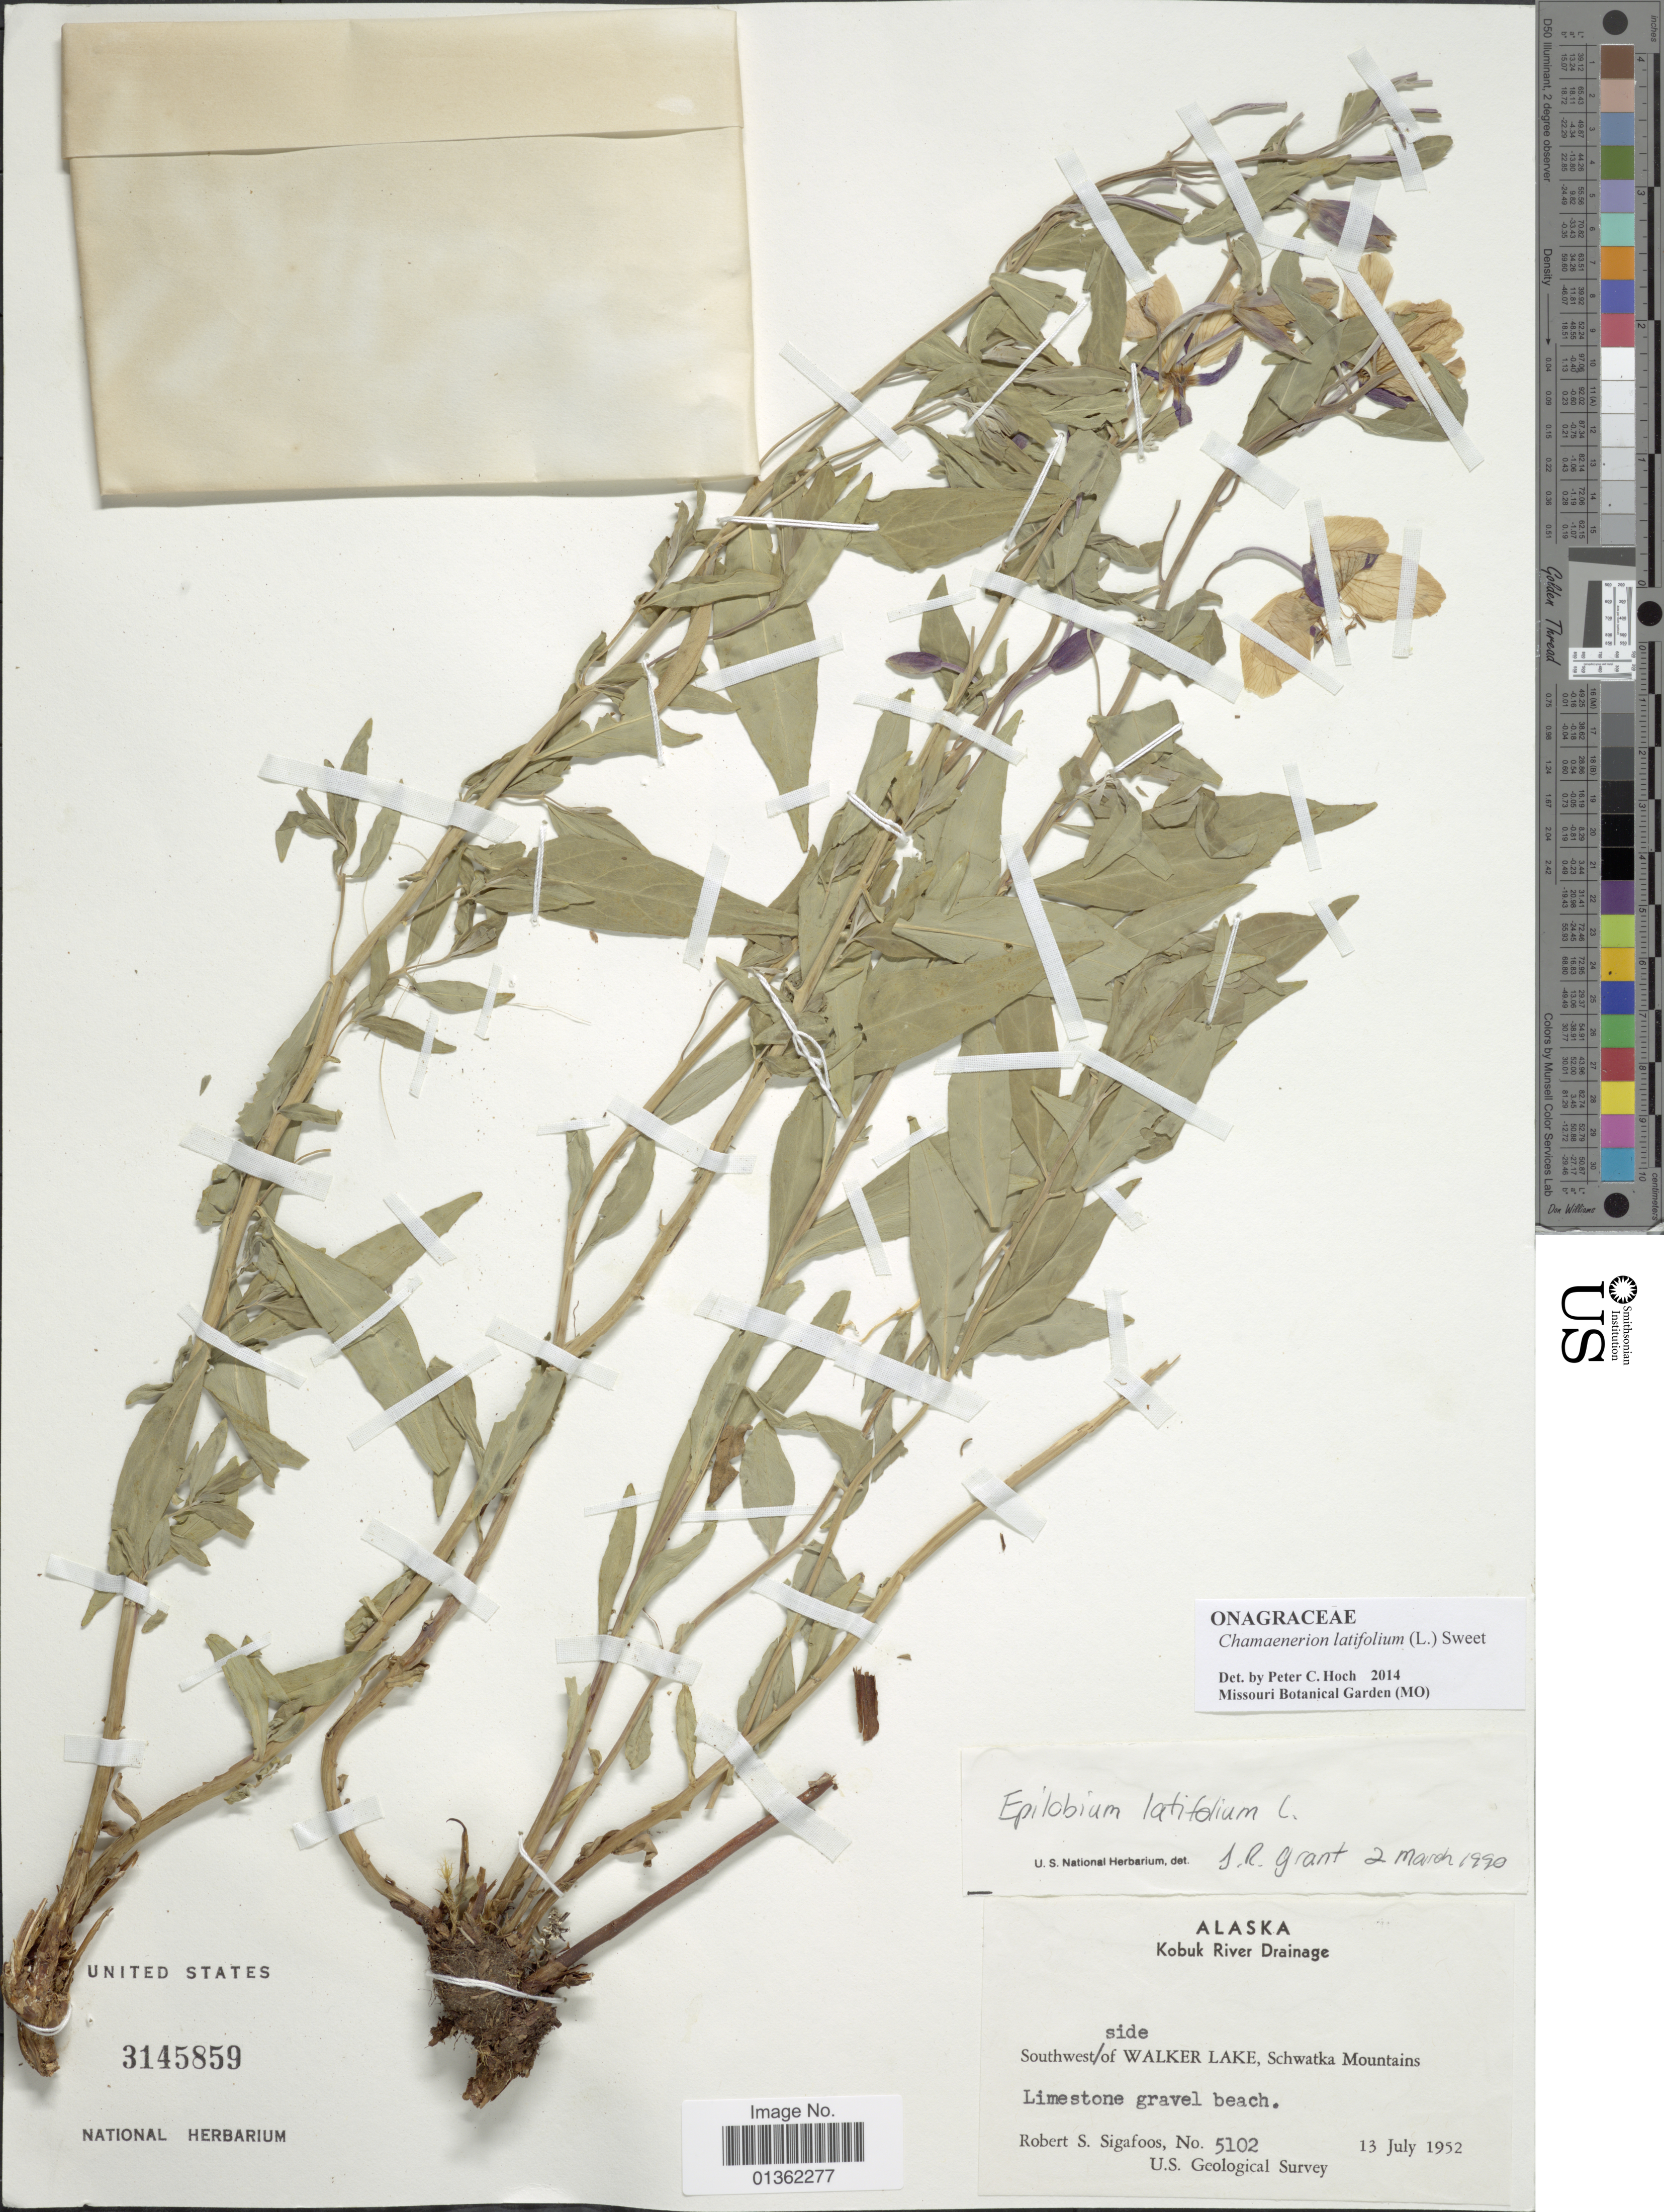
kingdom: Plantae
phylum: Tracheophyta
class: Magnoliopsida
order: Myrtales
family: Onagraceae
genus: Chamaenerion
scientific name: Chamaenerion latifolium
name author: (L.) Th. Fr. & Lange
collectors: R. Sigafoos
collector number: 5102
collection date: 1952-07-13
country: United States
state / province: Alaska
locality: Kobuk River Drainage. Southwest side of Walker Lake, Schwatka Mountains.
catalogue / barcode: US 3145859